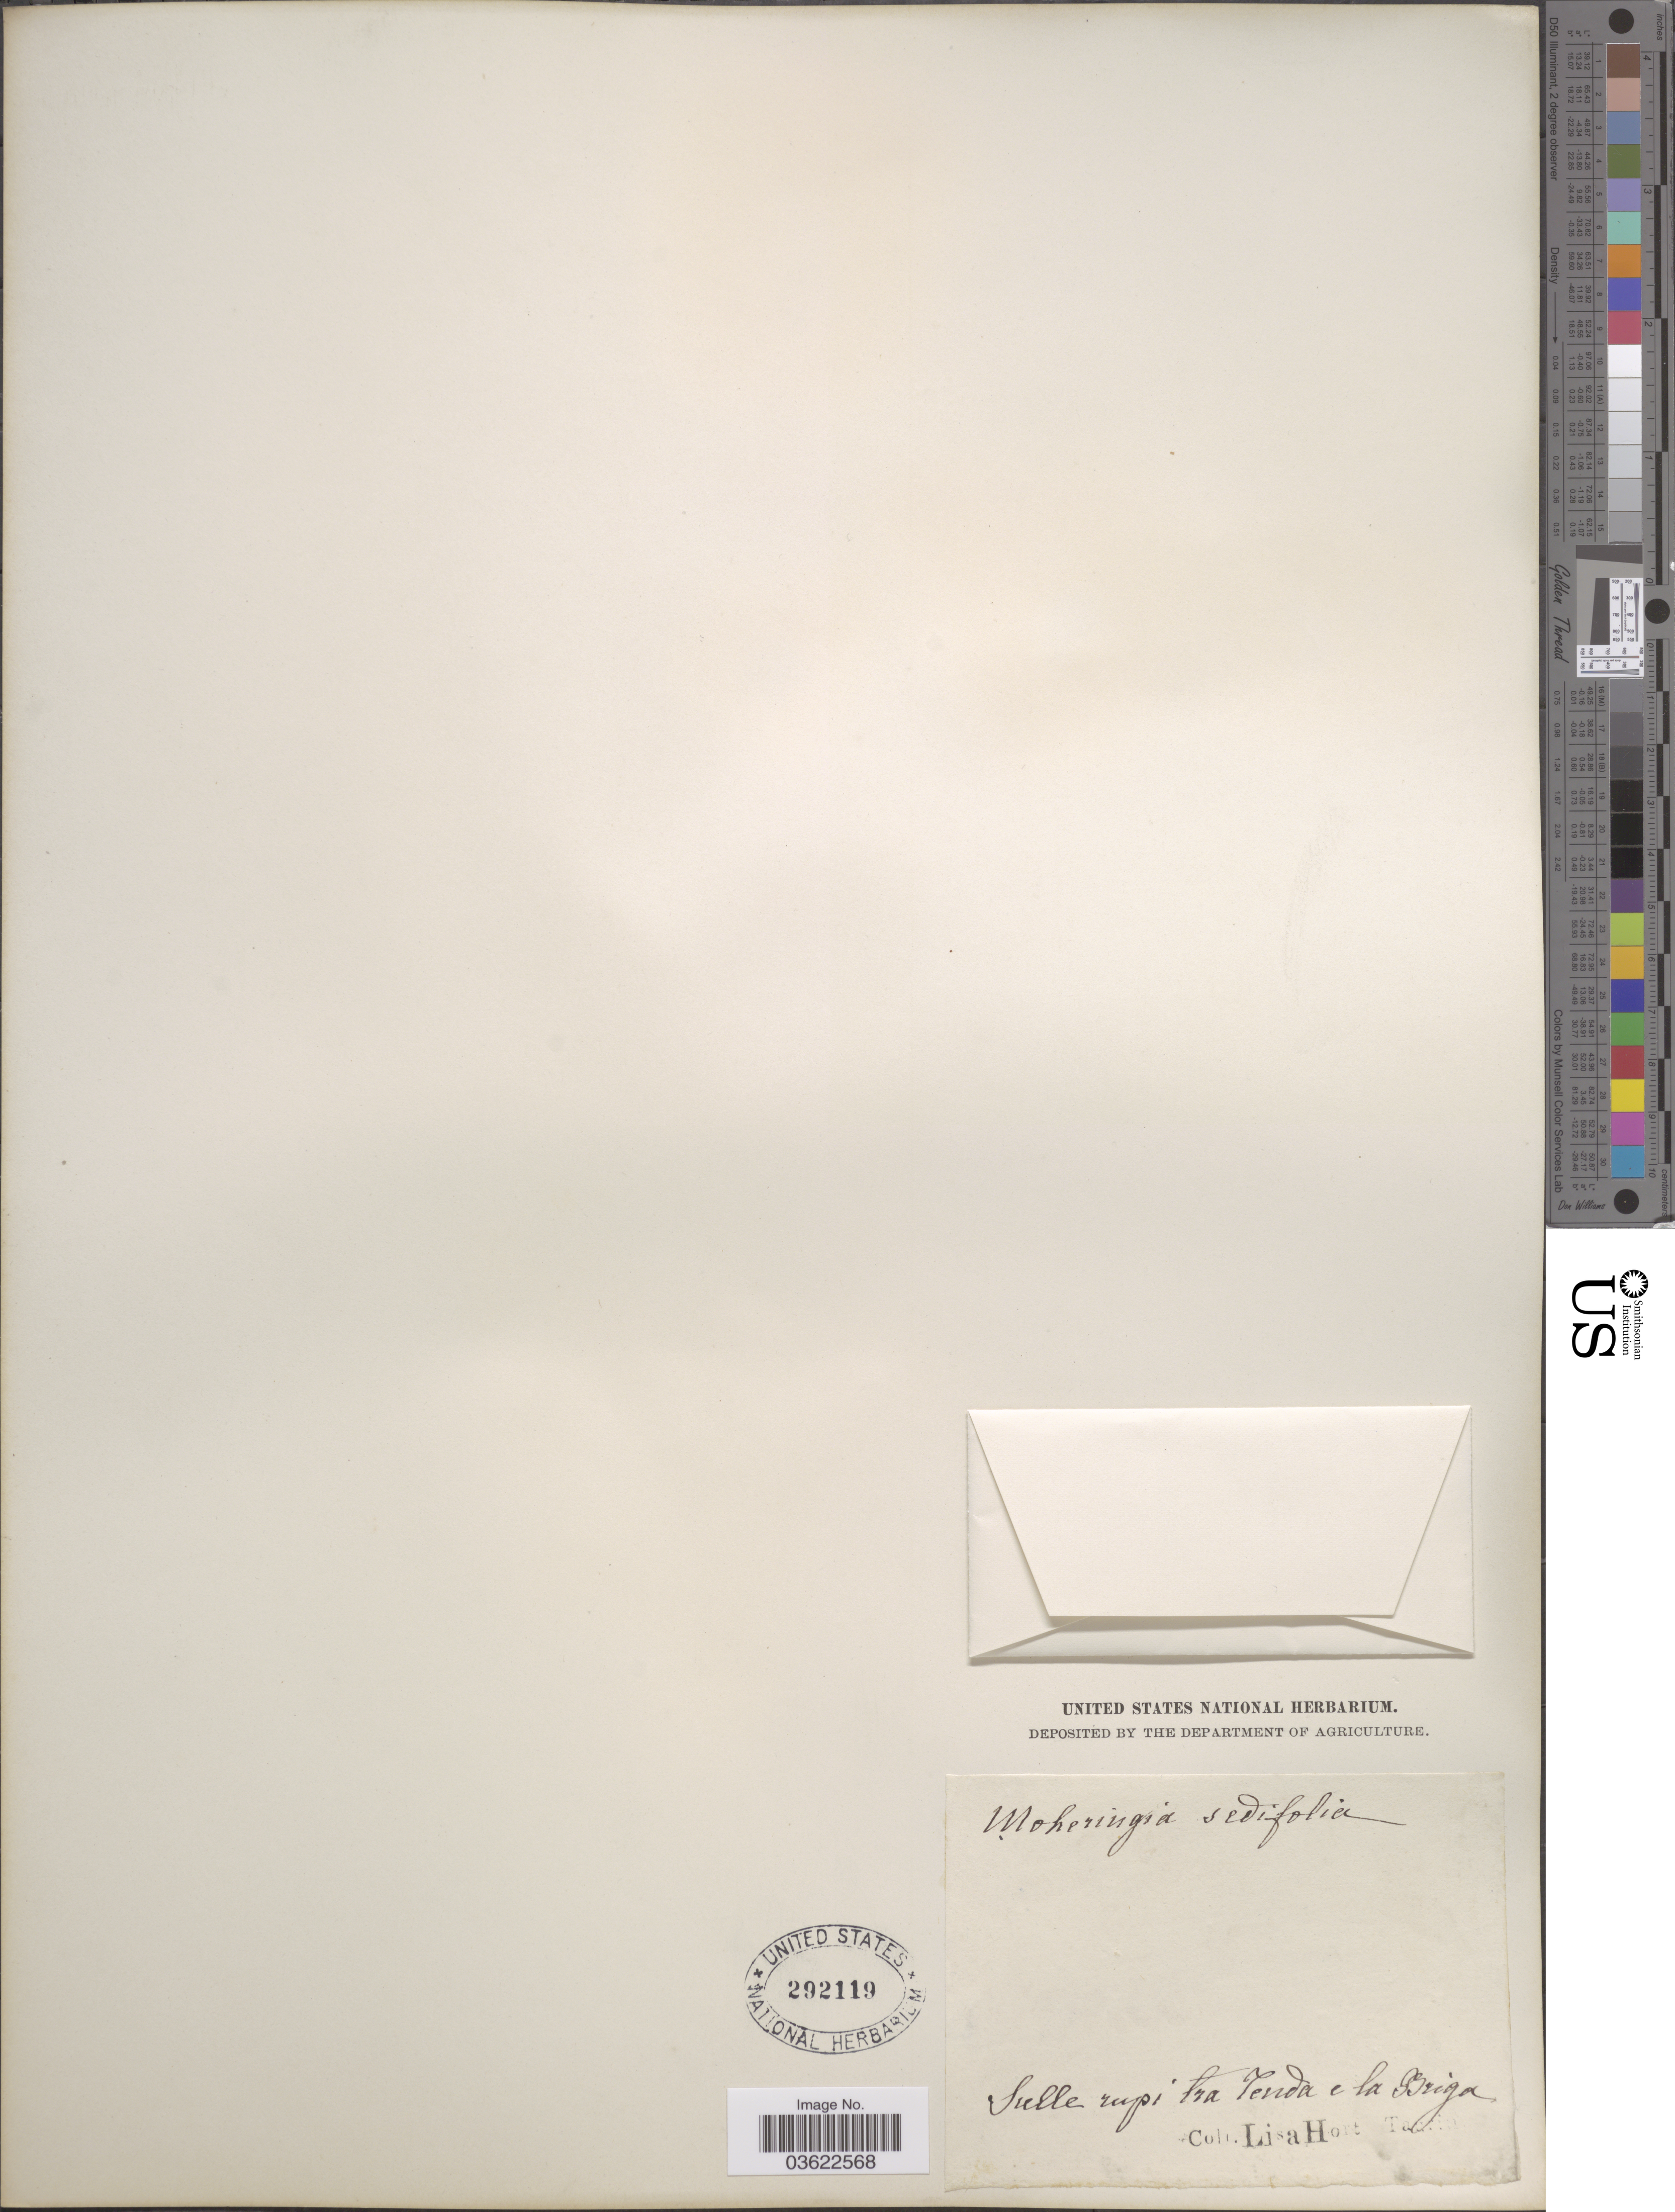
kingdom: Plantae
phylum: Tracheophyta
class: Magnoliopsida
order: Caryophyllales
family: Caryophyllaceae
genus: Moehringia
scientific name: Moehringia sedoides var. tendae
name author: (Burnat) Merxm. & Grau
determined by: Strong, Mark T., (BOT), Smithsonian Institution - National Museum of Natural History (UNITED STATES)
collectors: L. Hort Taurin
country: France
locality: Sulle rupi tra Tenda e la Briga.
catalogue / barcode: US 292119